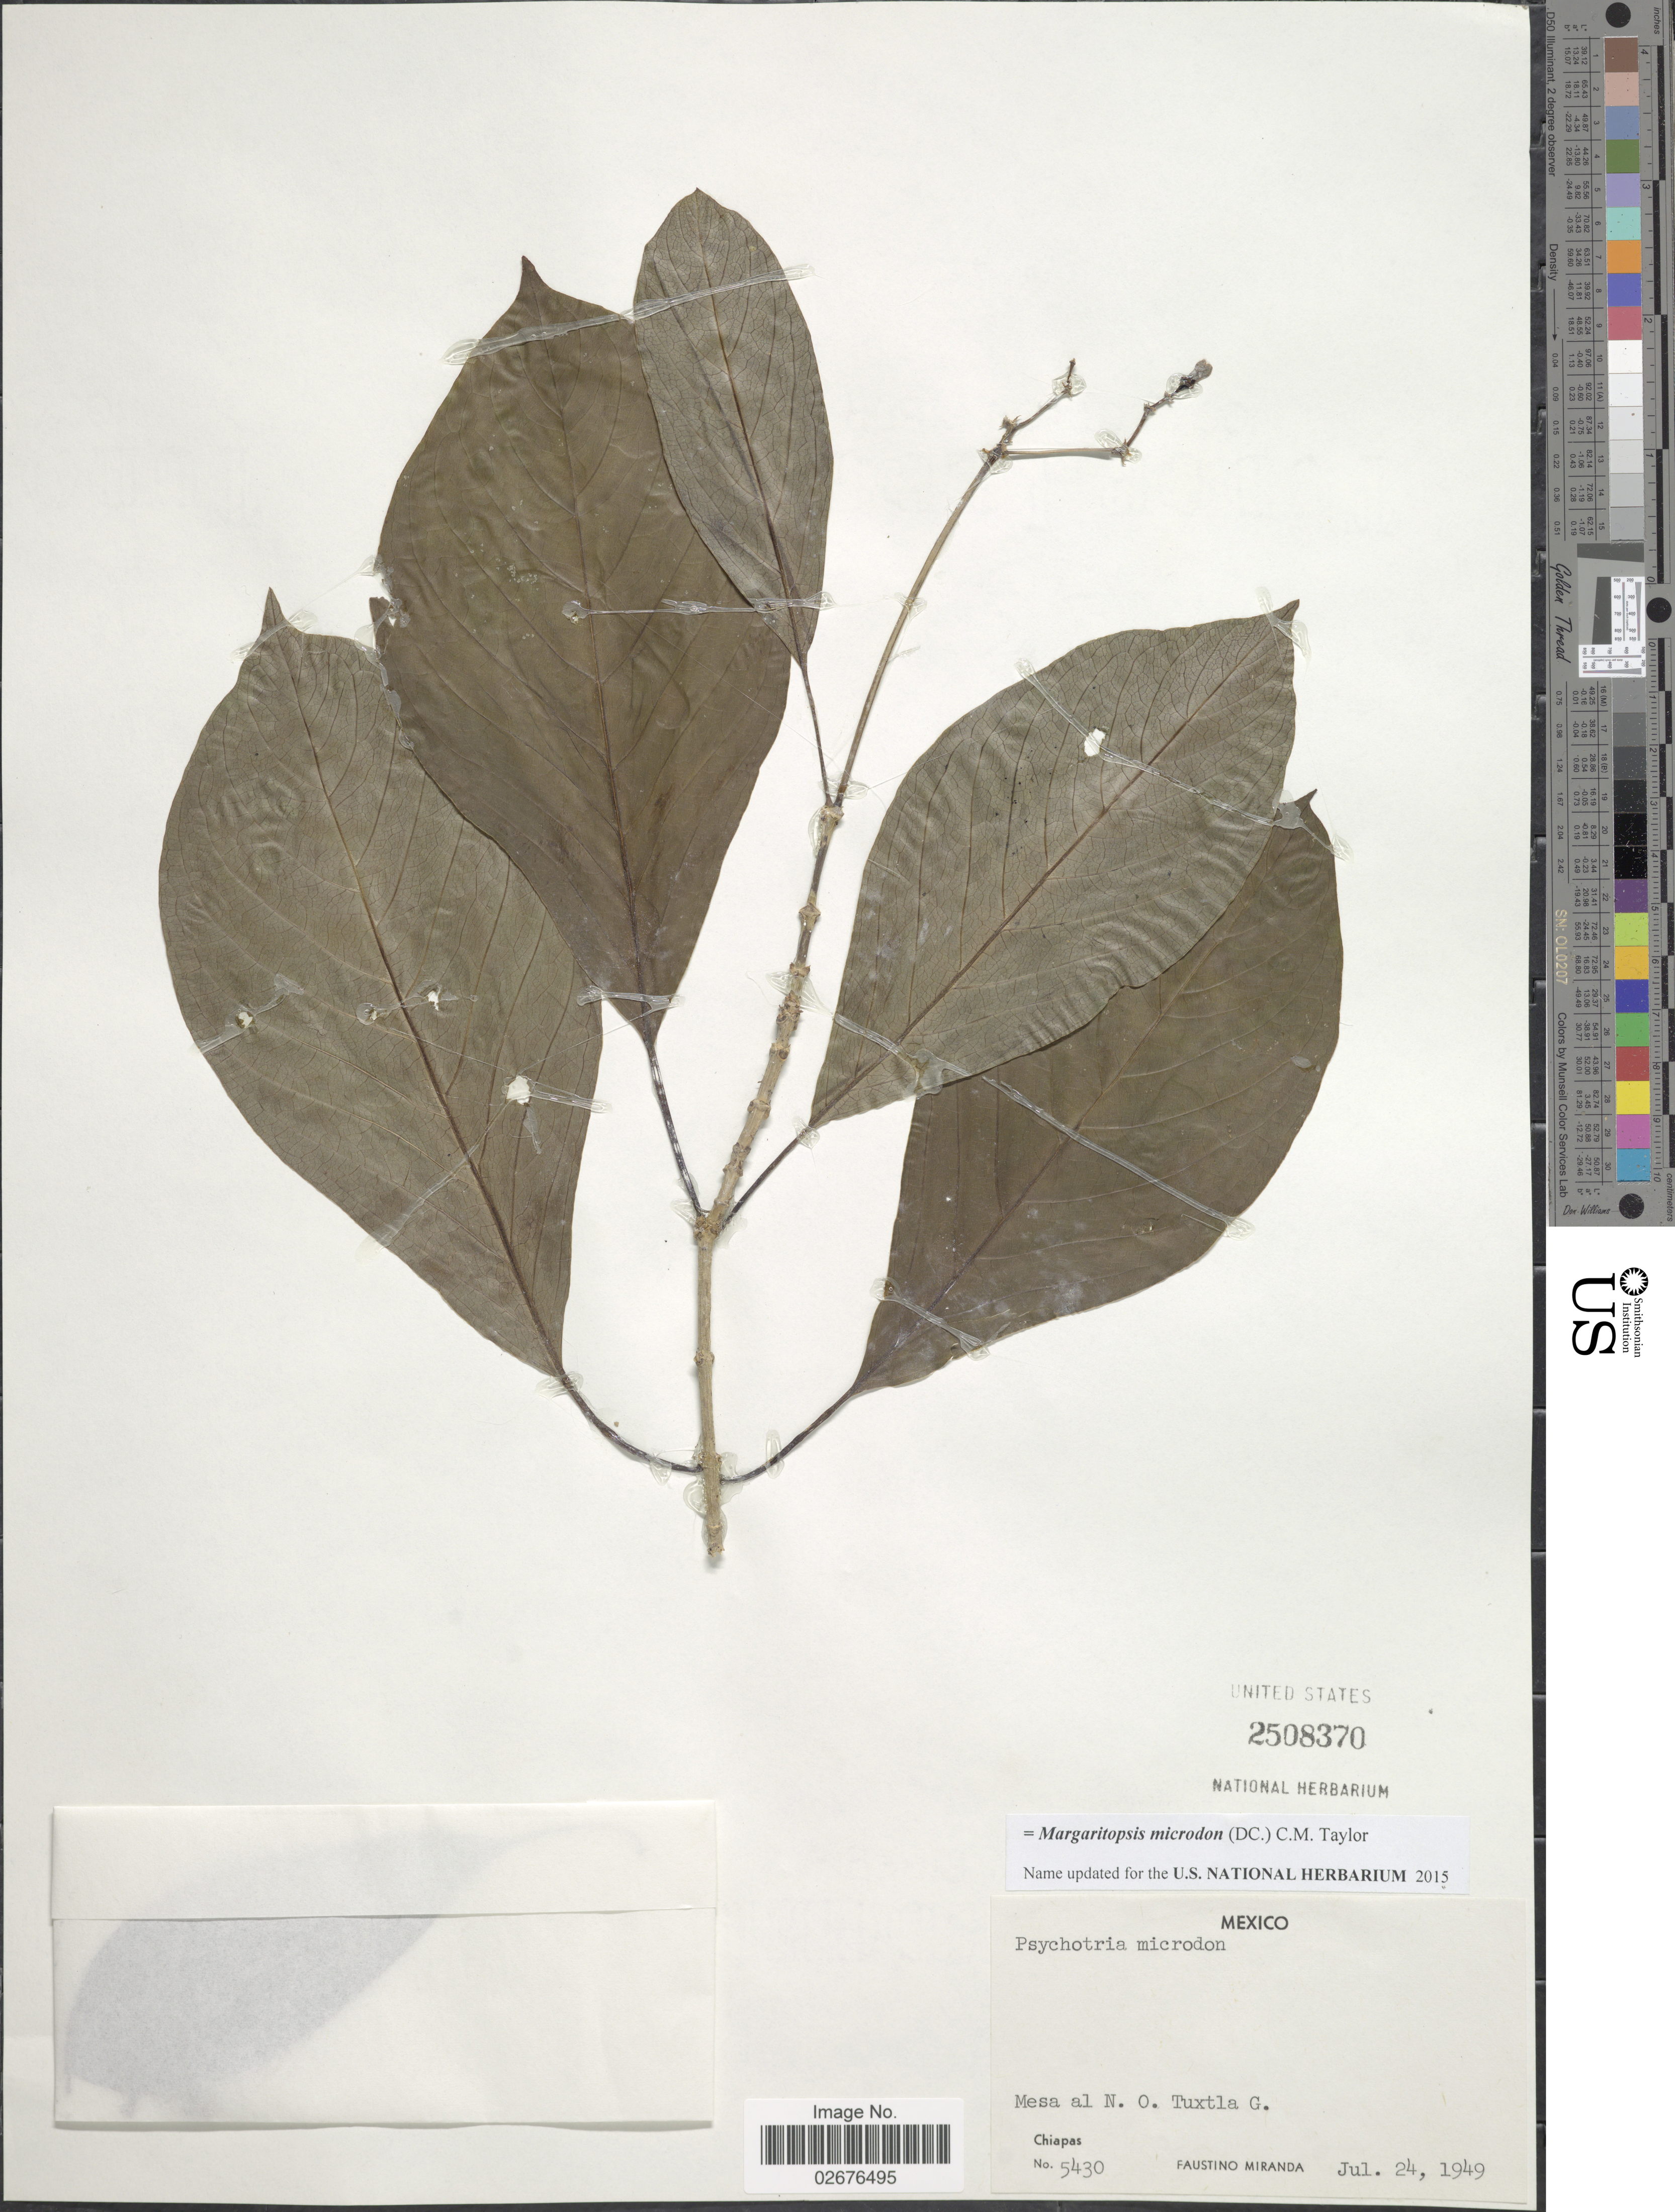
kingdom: Plantae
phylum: Tracheophyta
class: Magnoliopsida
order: Gentianales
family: Rubiaceae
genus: Margaritopsis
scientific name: Margaritopsis microdon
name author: (DC.) C.M. Taylor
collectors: F. Miranda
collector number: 5430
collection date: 1949-07-24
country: Mexico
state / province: Chiapas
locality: Mesa al N.O. Tuxtla G.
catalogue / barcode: US 2508370